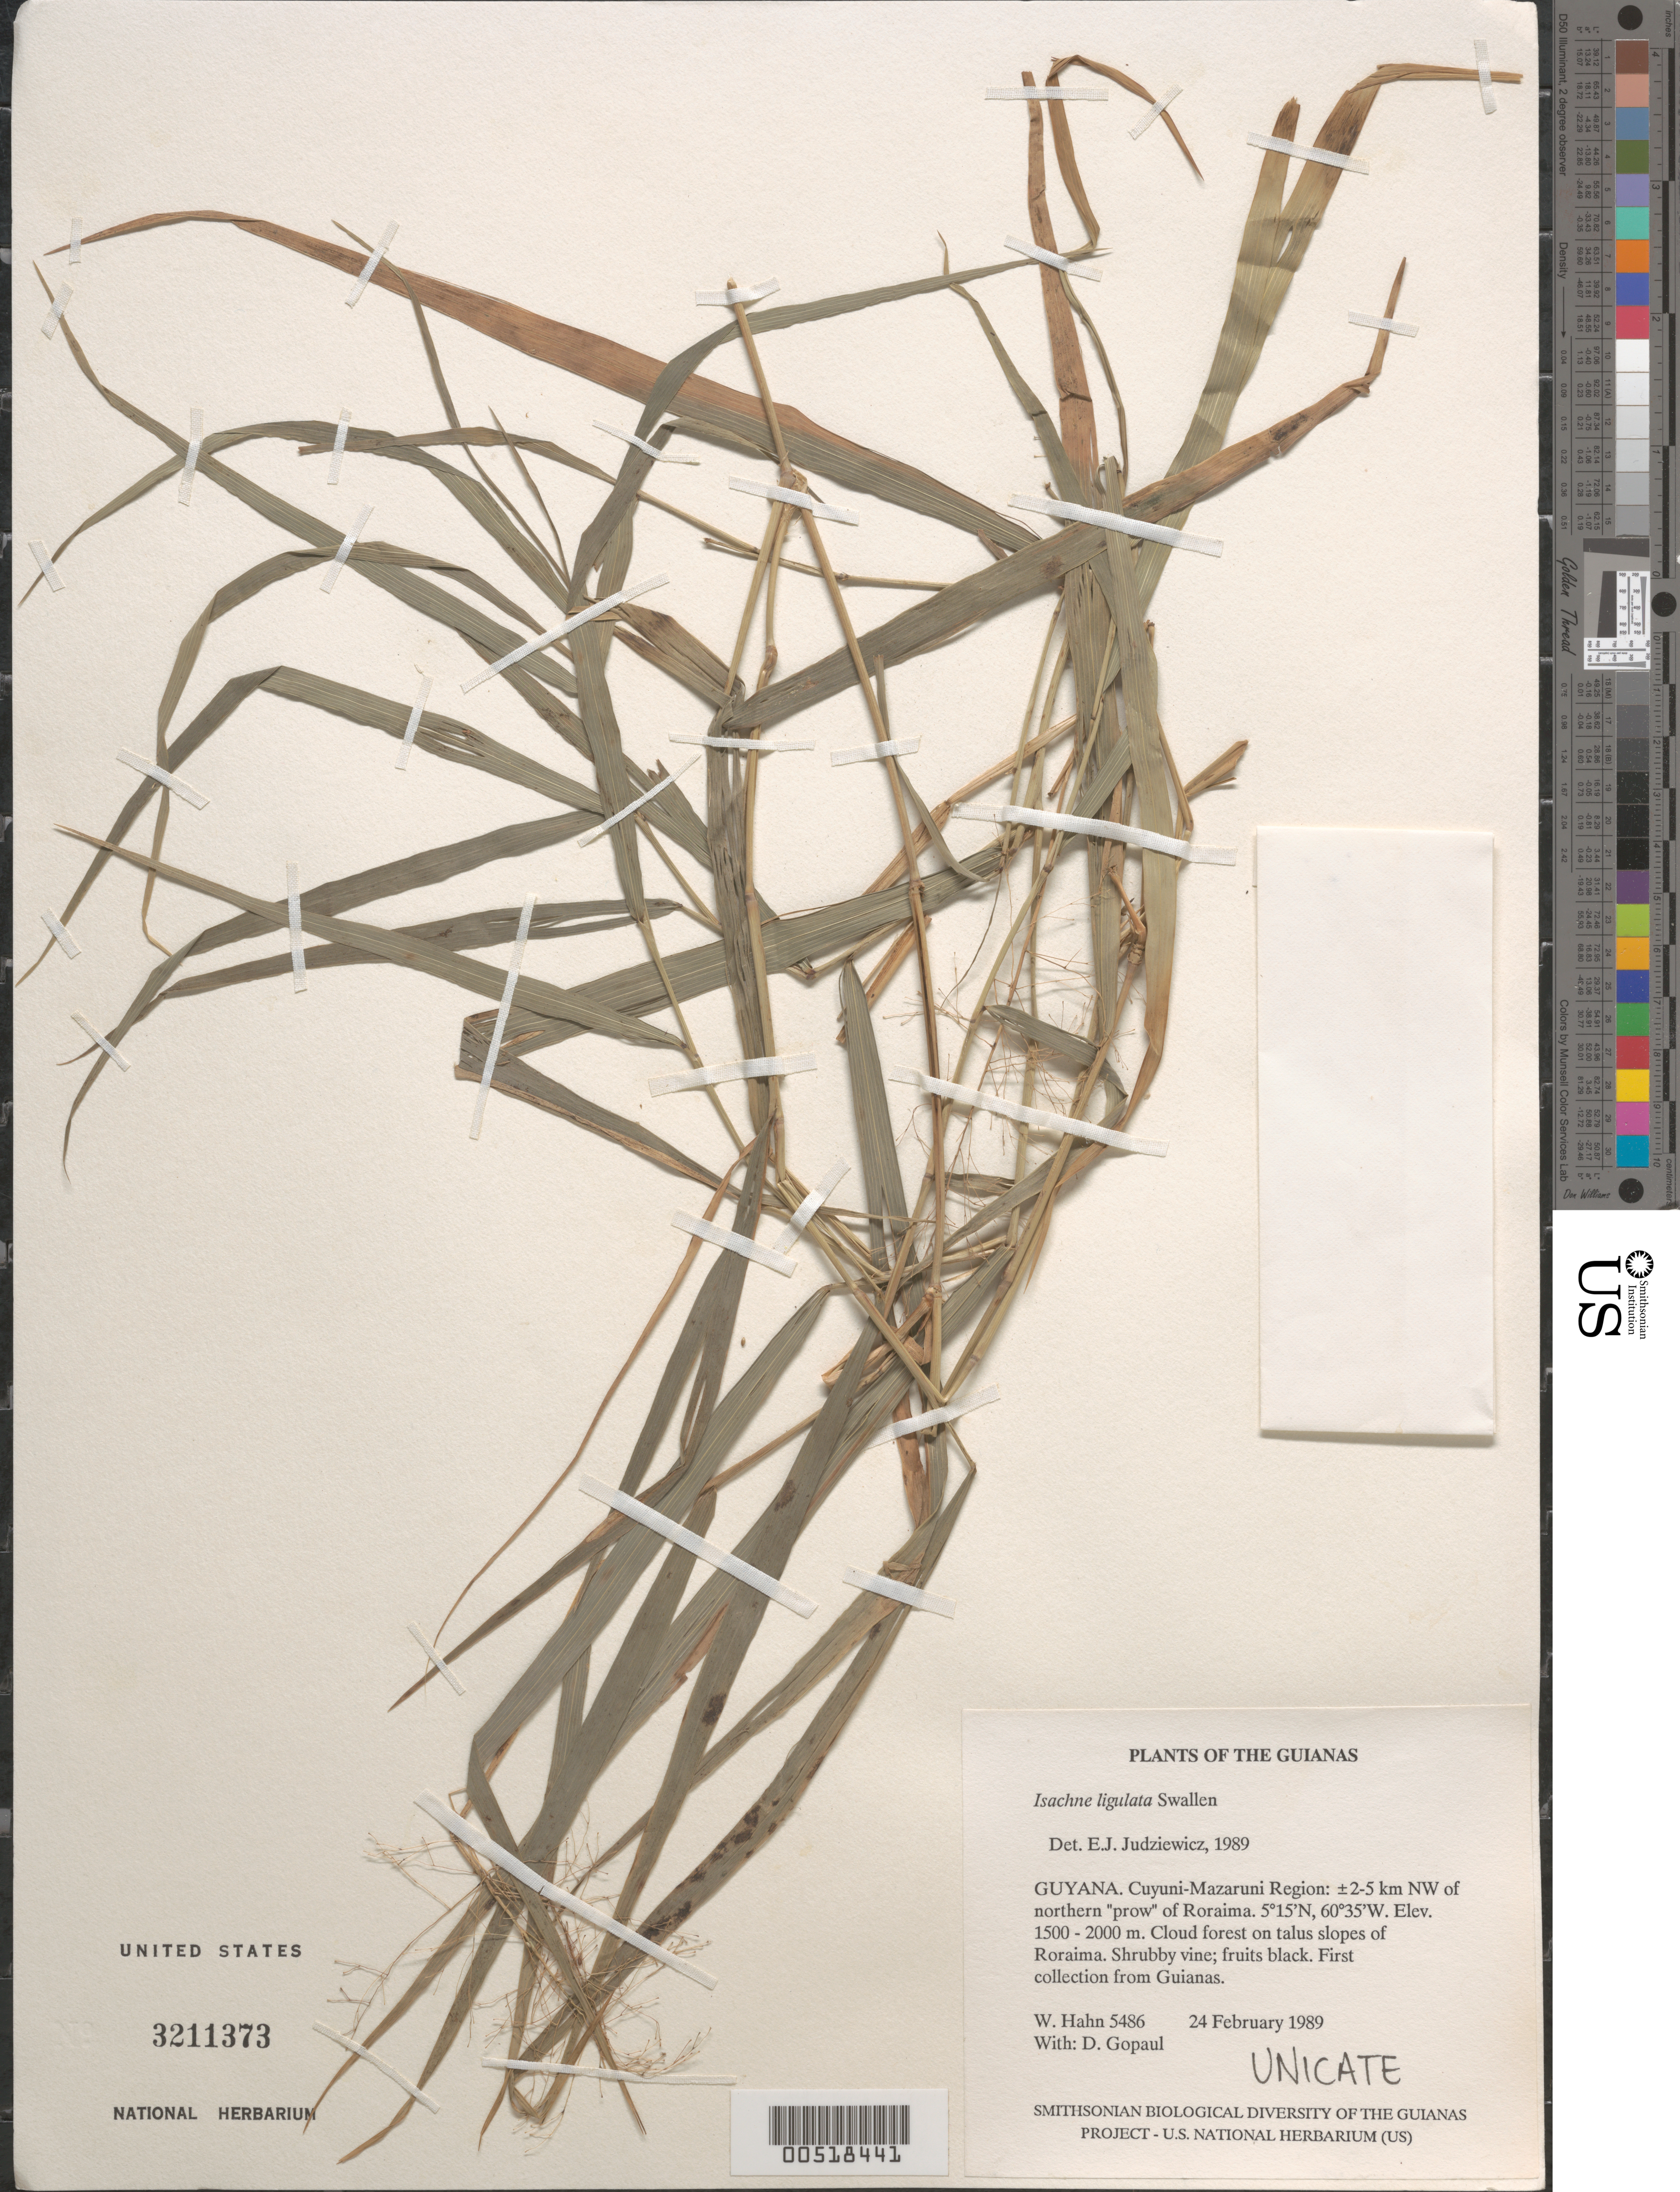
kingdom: Plantae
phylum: Tracheophyta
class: Liliopsida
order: Poales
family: Poaceae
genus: Isachne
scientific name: Isachne ligulata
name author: Swallen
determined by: Judziewicz, E. J.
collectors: W. Hahn & D. Gopaul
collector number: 5486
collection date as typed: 24 February 1989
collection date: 1989-02-24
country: Guyana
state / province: Cuyuni-Mazaruni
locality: ±2-5 km NW of northern "prow" of Roraima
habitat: Cloud forest on talus slopes of Roraima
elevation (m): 1500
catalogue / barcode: US 3211373